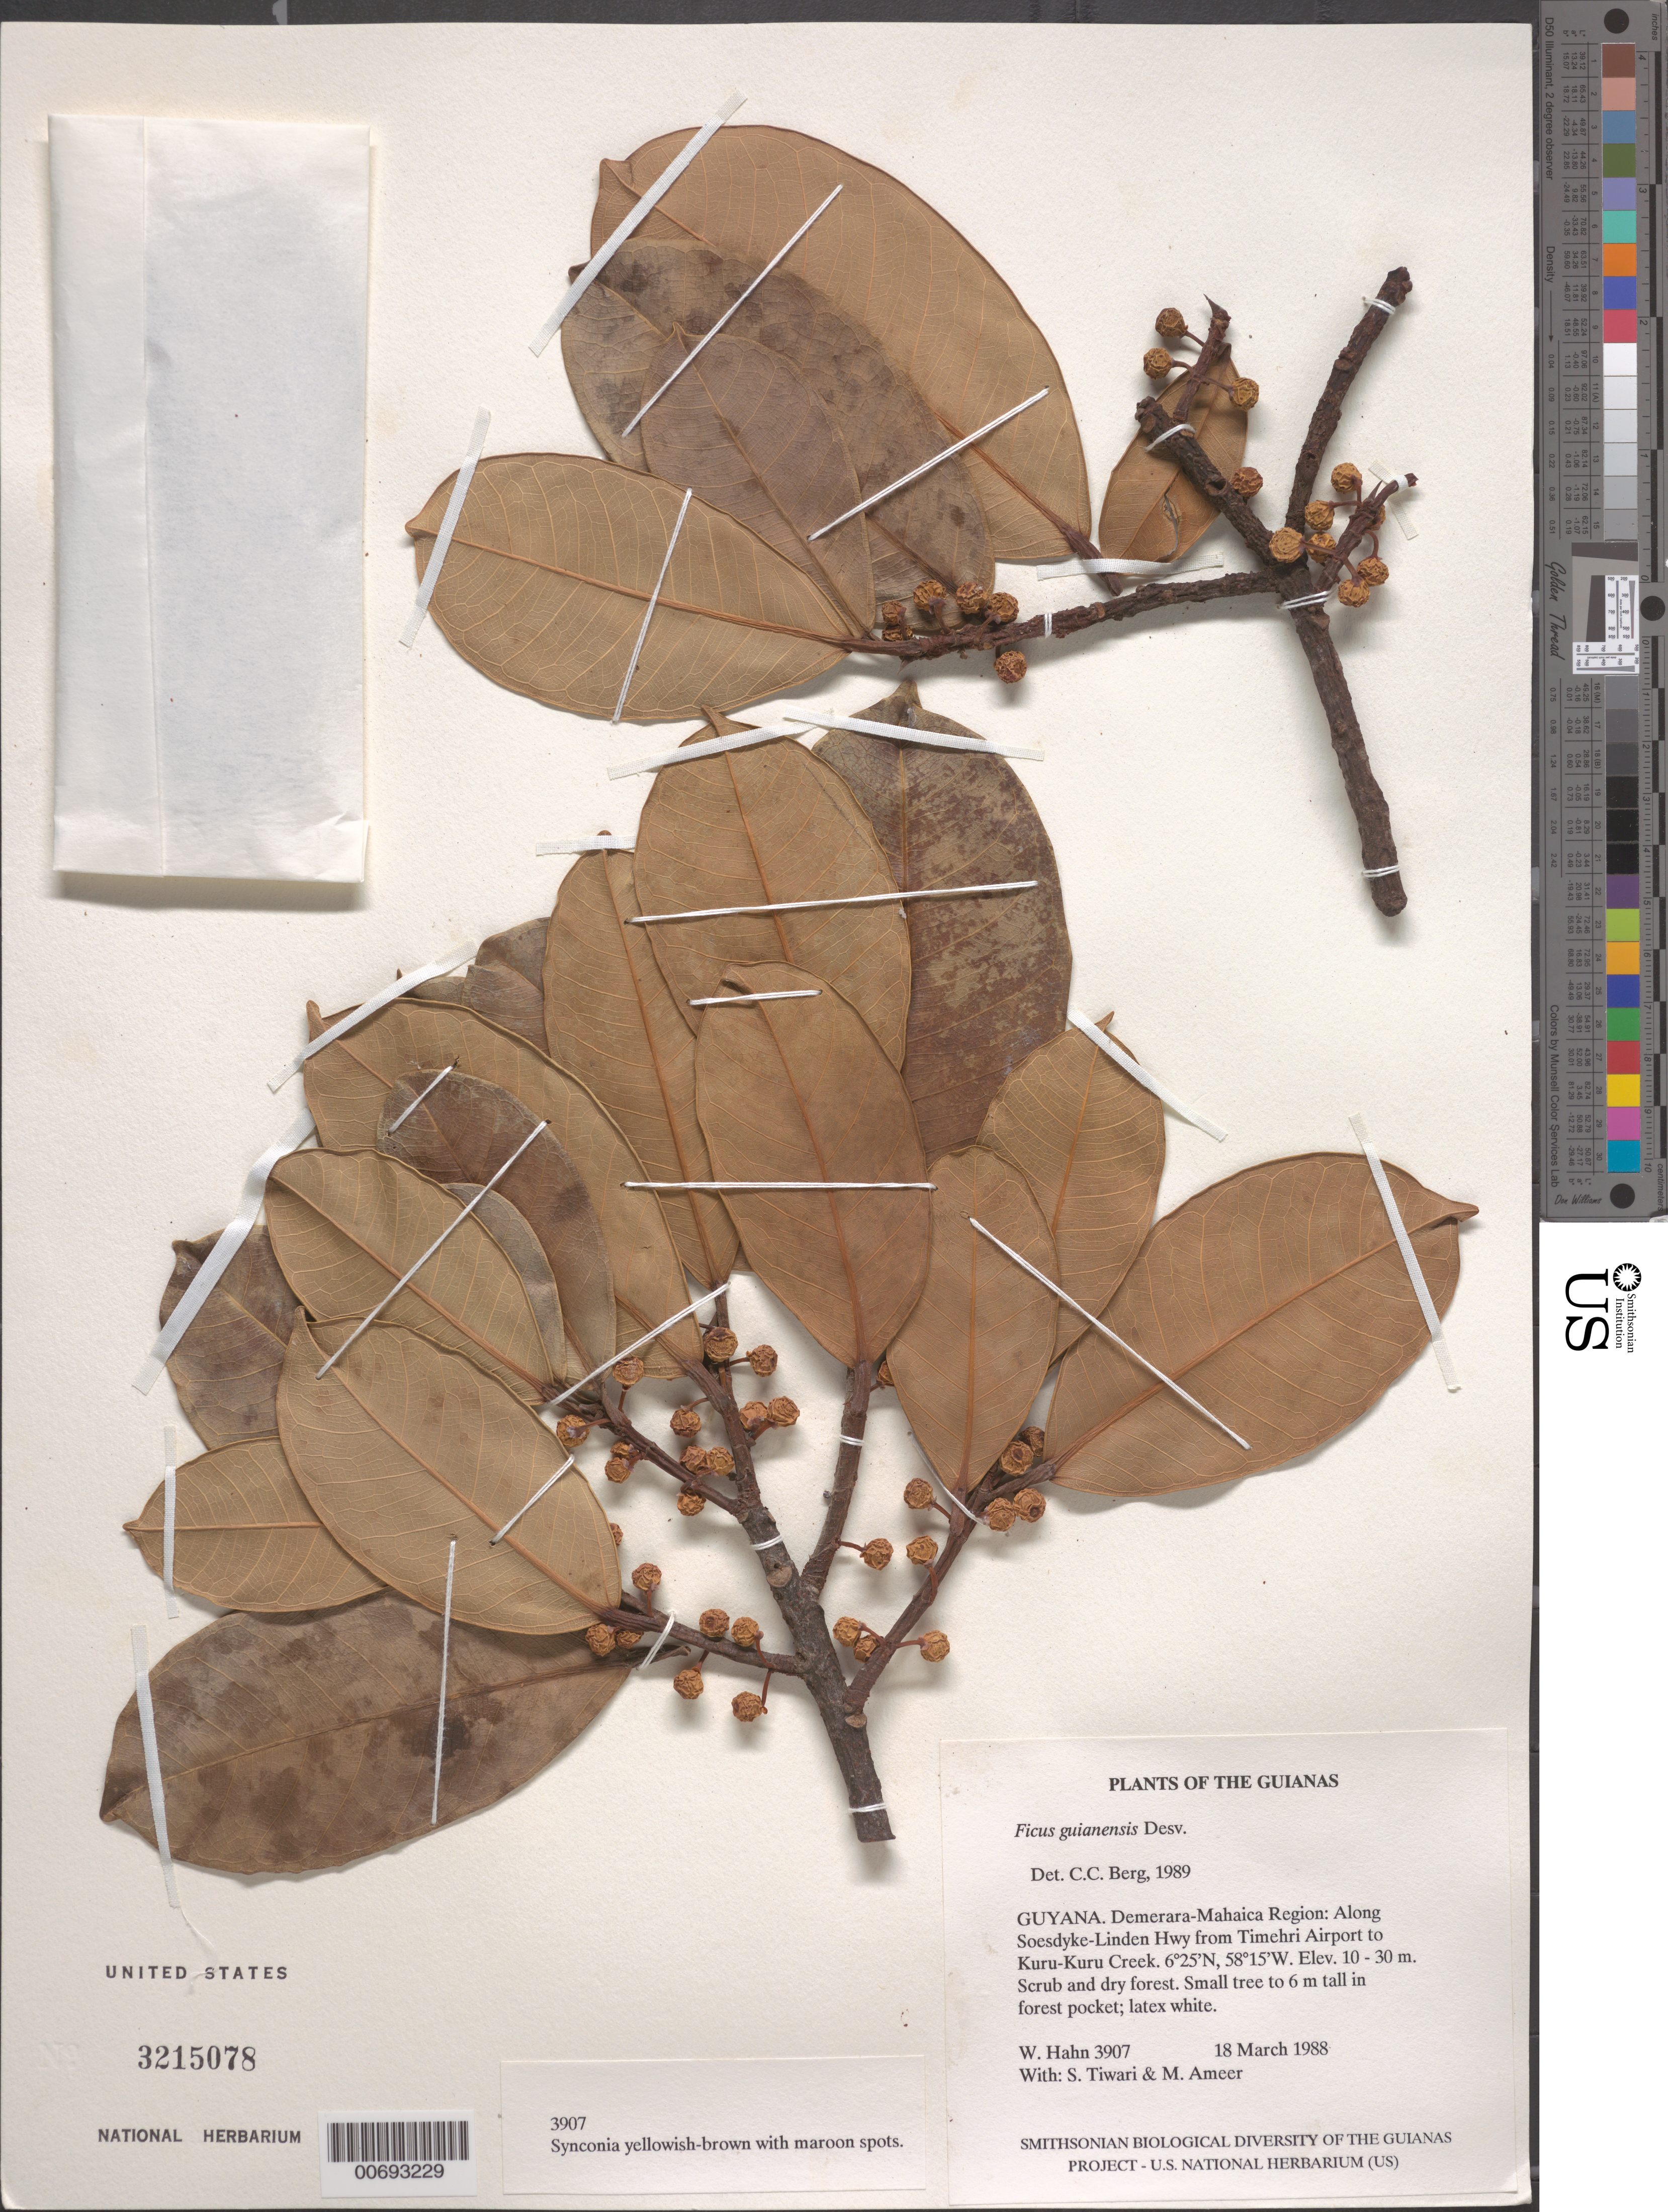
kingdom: Plantae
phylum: Tracheophyta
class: Magnoliopsida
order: Rosales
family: Moraceae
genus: Ficus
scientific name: Ficus guianensis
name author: Desv. ex Ham.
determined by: Berg, C. C.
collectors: W. Hahn, S. Tiwari & M. Ameer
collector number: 3907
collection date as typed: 18 March 1988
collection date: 1988-03-18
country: Guyana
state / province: Demerara-Mahaica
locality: Along Soesdyke-Linden Hwy from Timehri Airport to Kuru-Kuru Creek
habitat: Scrub and dry forest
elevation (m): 10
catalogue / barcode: US 3215078